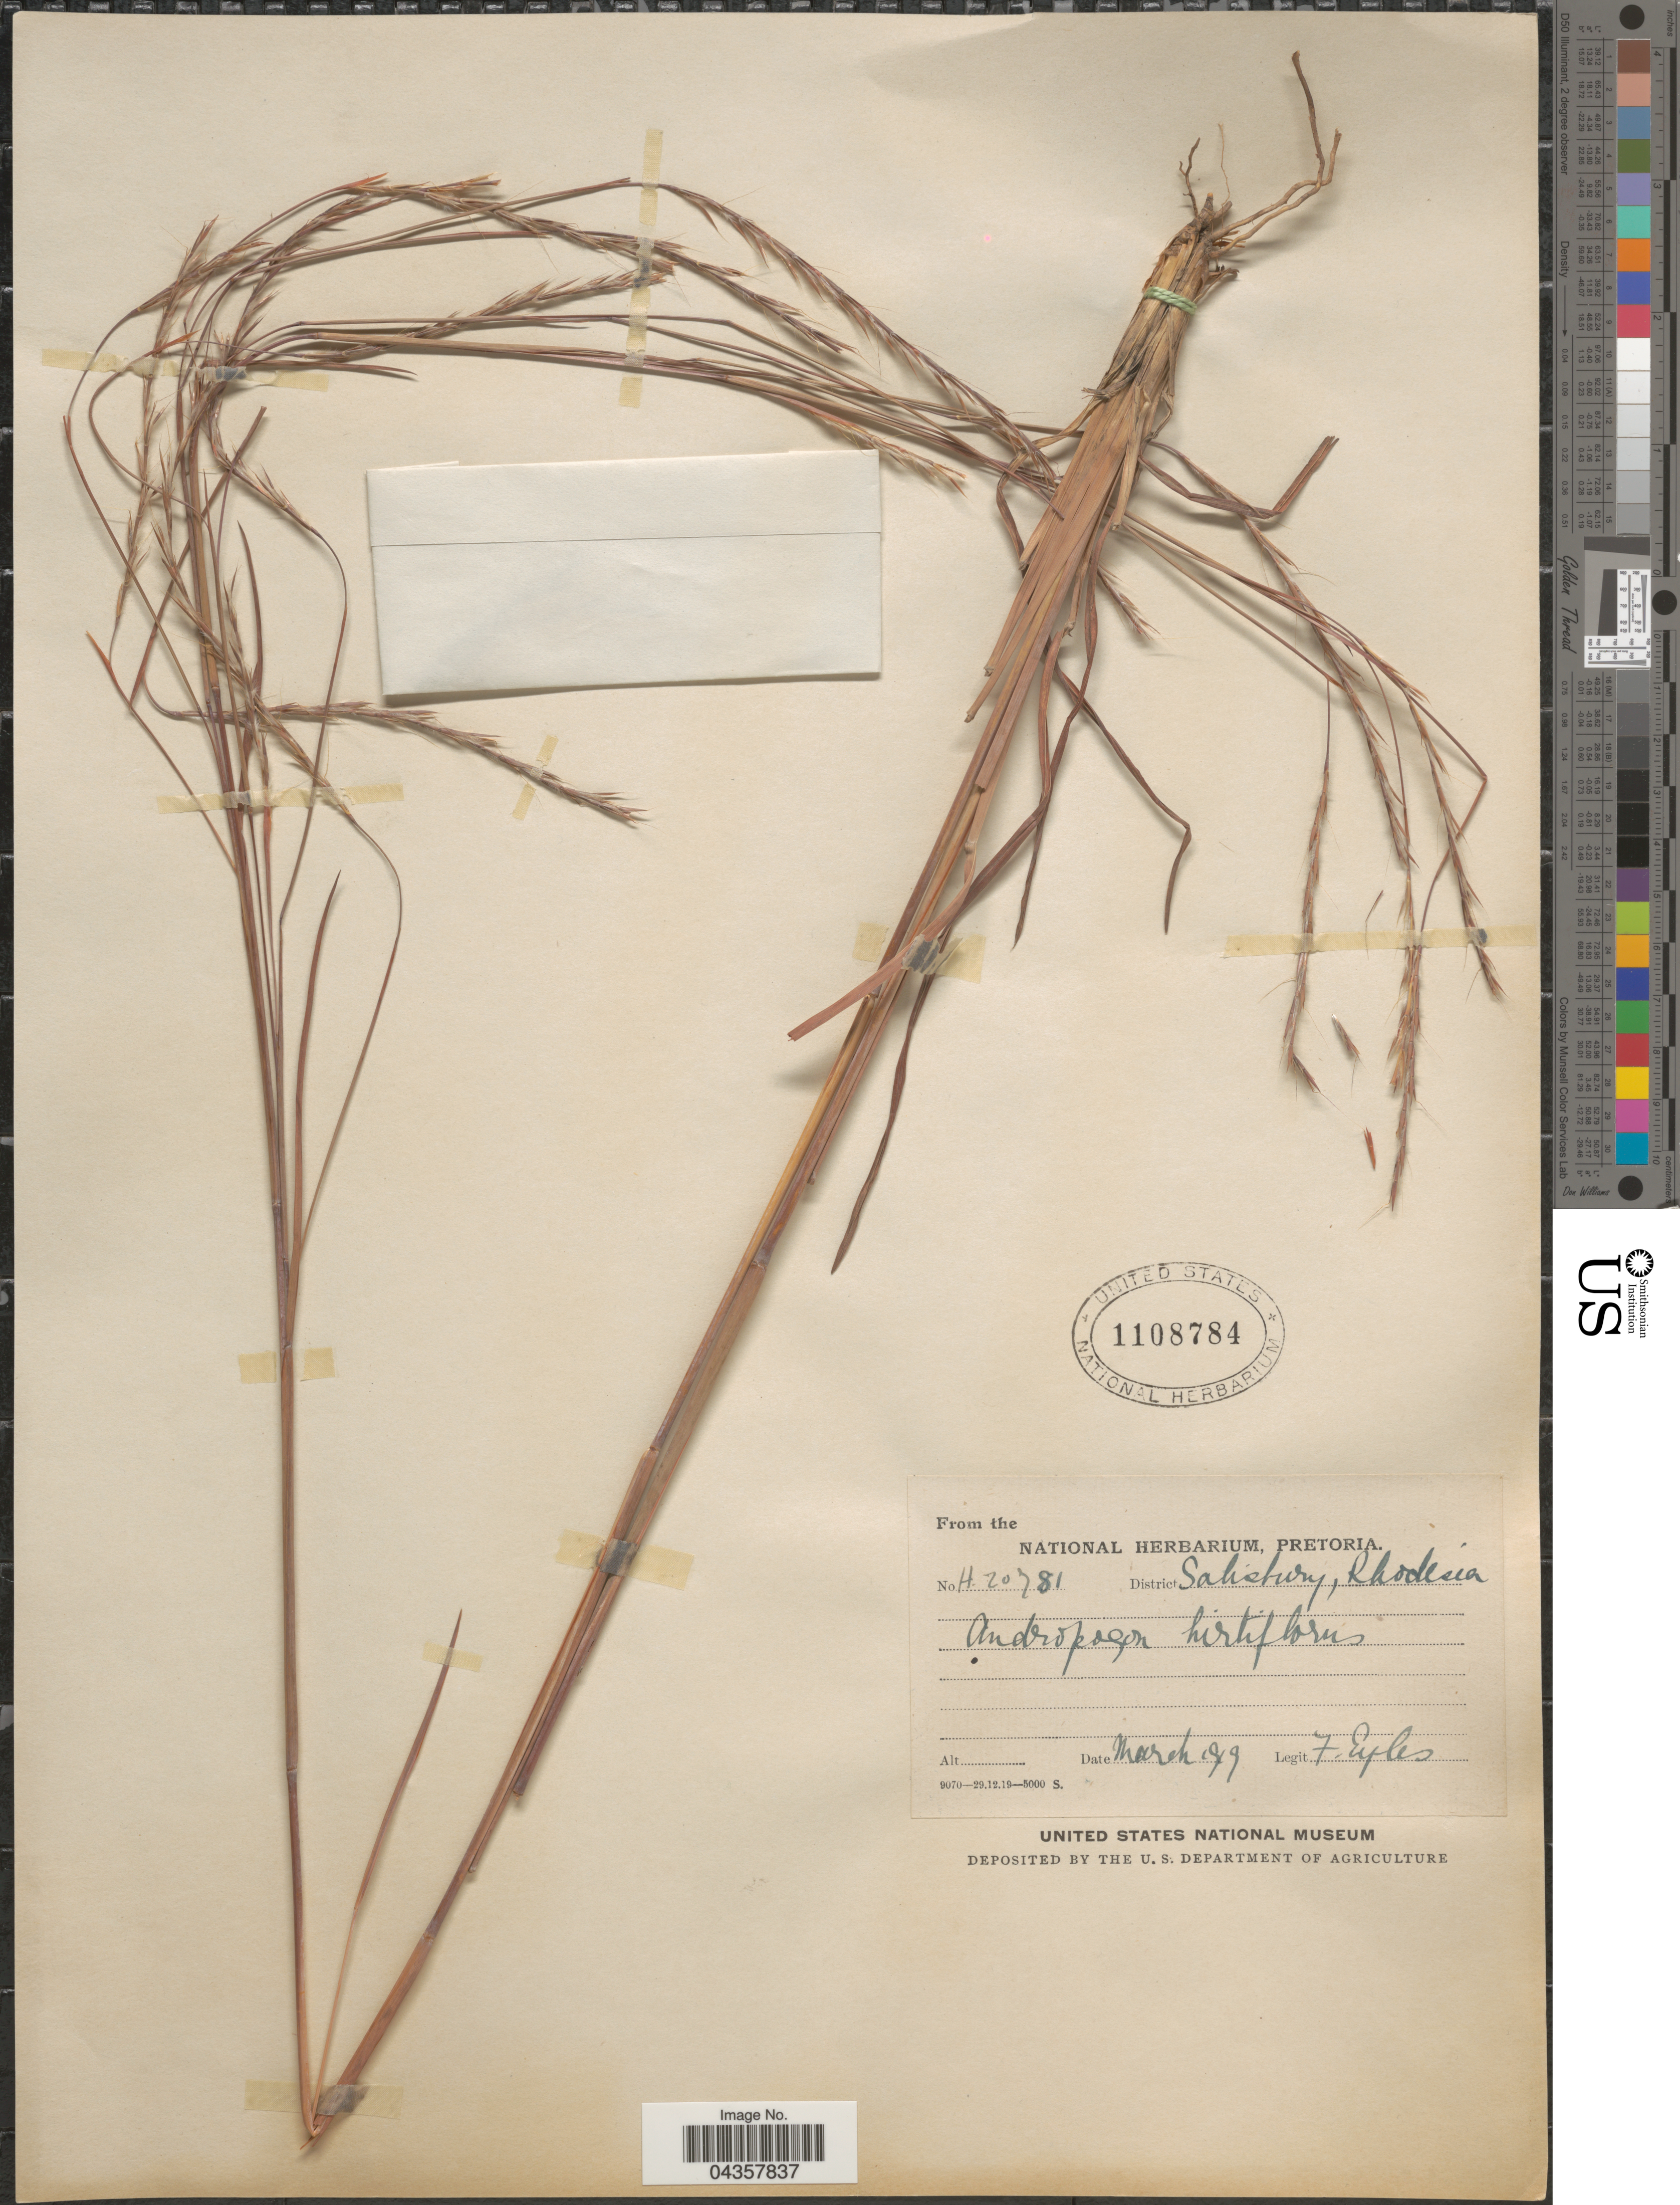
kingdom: Plantae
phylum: Tracheophyta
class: Liliopsida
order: Poales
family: Poaceae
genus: Schizachyrium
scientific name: Schizachyrium sanguineum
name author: (Retz.) Alston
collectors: F. Eyles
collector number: H20781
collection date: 1919-03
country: Zimbabwe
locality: District Salisbury, Rhodesia.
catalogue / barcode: US 1108784